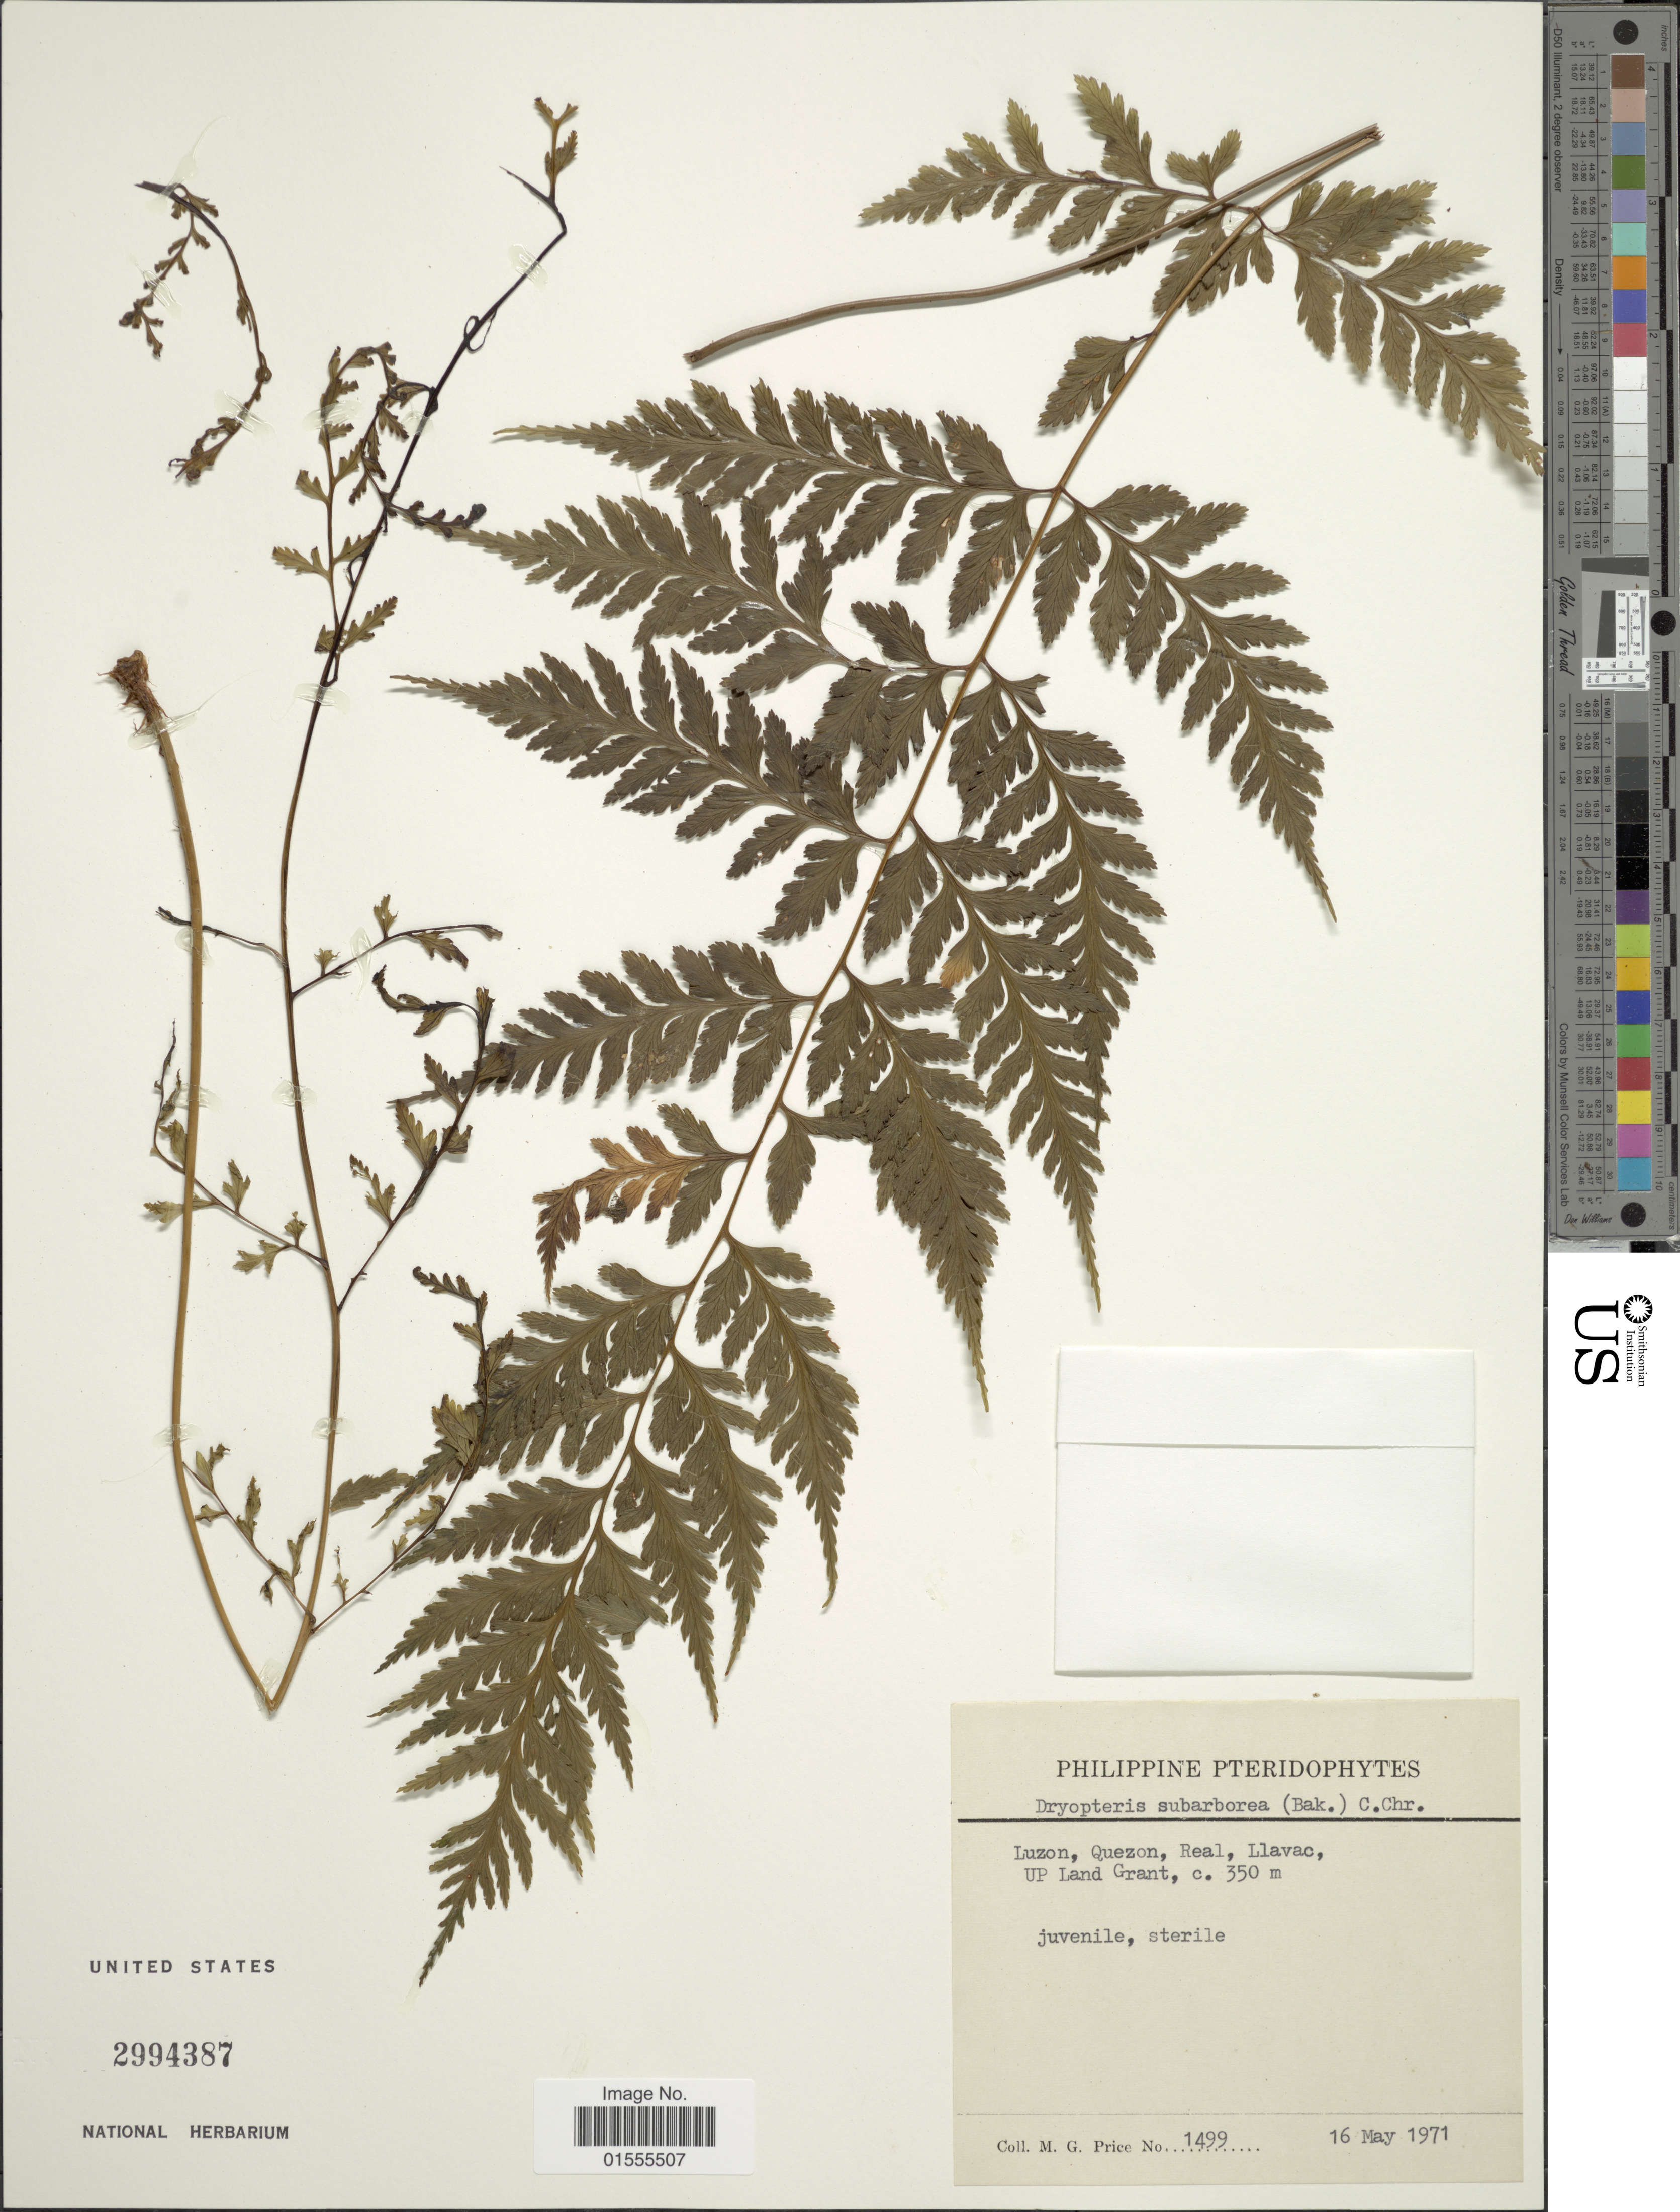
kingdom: Plantae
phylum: Tracheophyta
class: Polypodiopsida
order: Polypodiales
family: Dryopteridaceae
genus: Dryopteris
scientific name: Dryopteris subarborea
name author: (Baker) C. Chr.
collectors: M. G. Price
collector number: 1499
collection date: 1971-05-16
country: Philippines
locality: Luzon, Quezon, Real Llavac, Up Land Grant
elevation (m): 350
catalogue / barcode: US 2994387